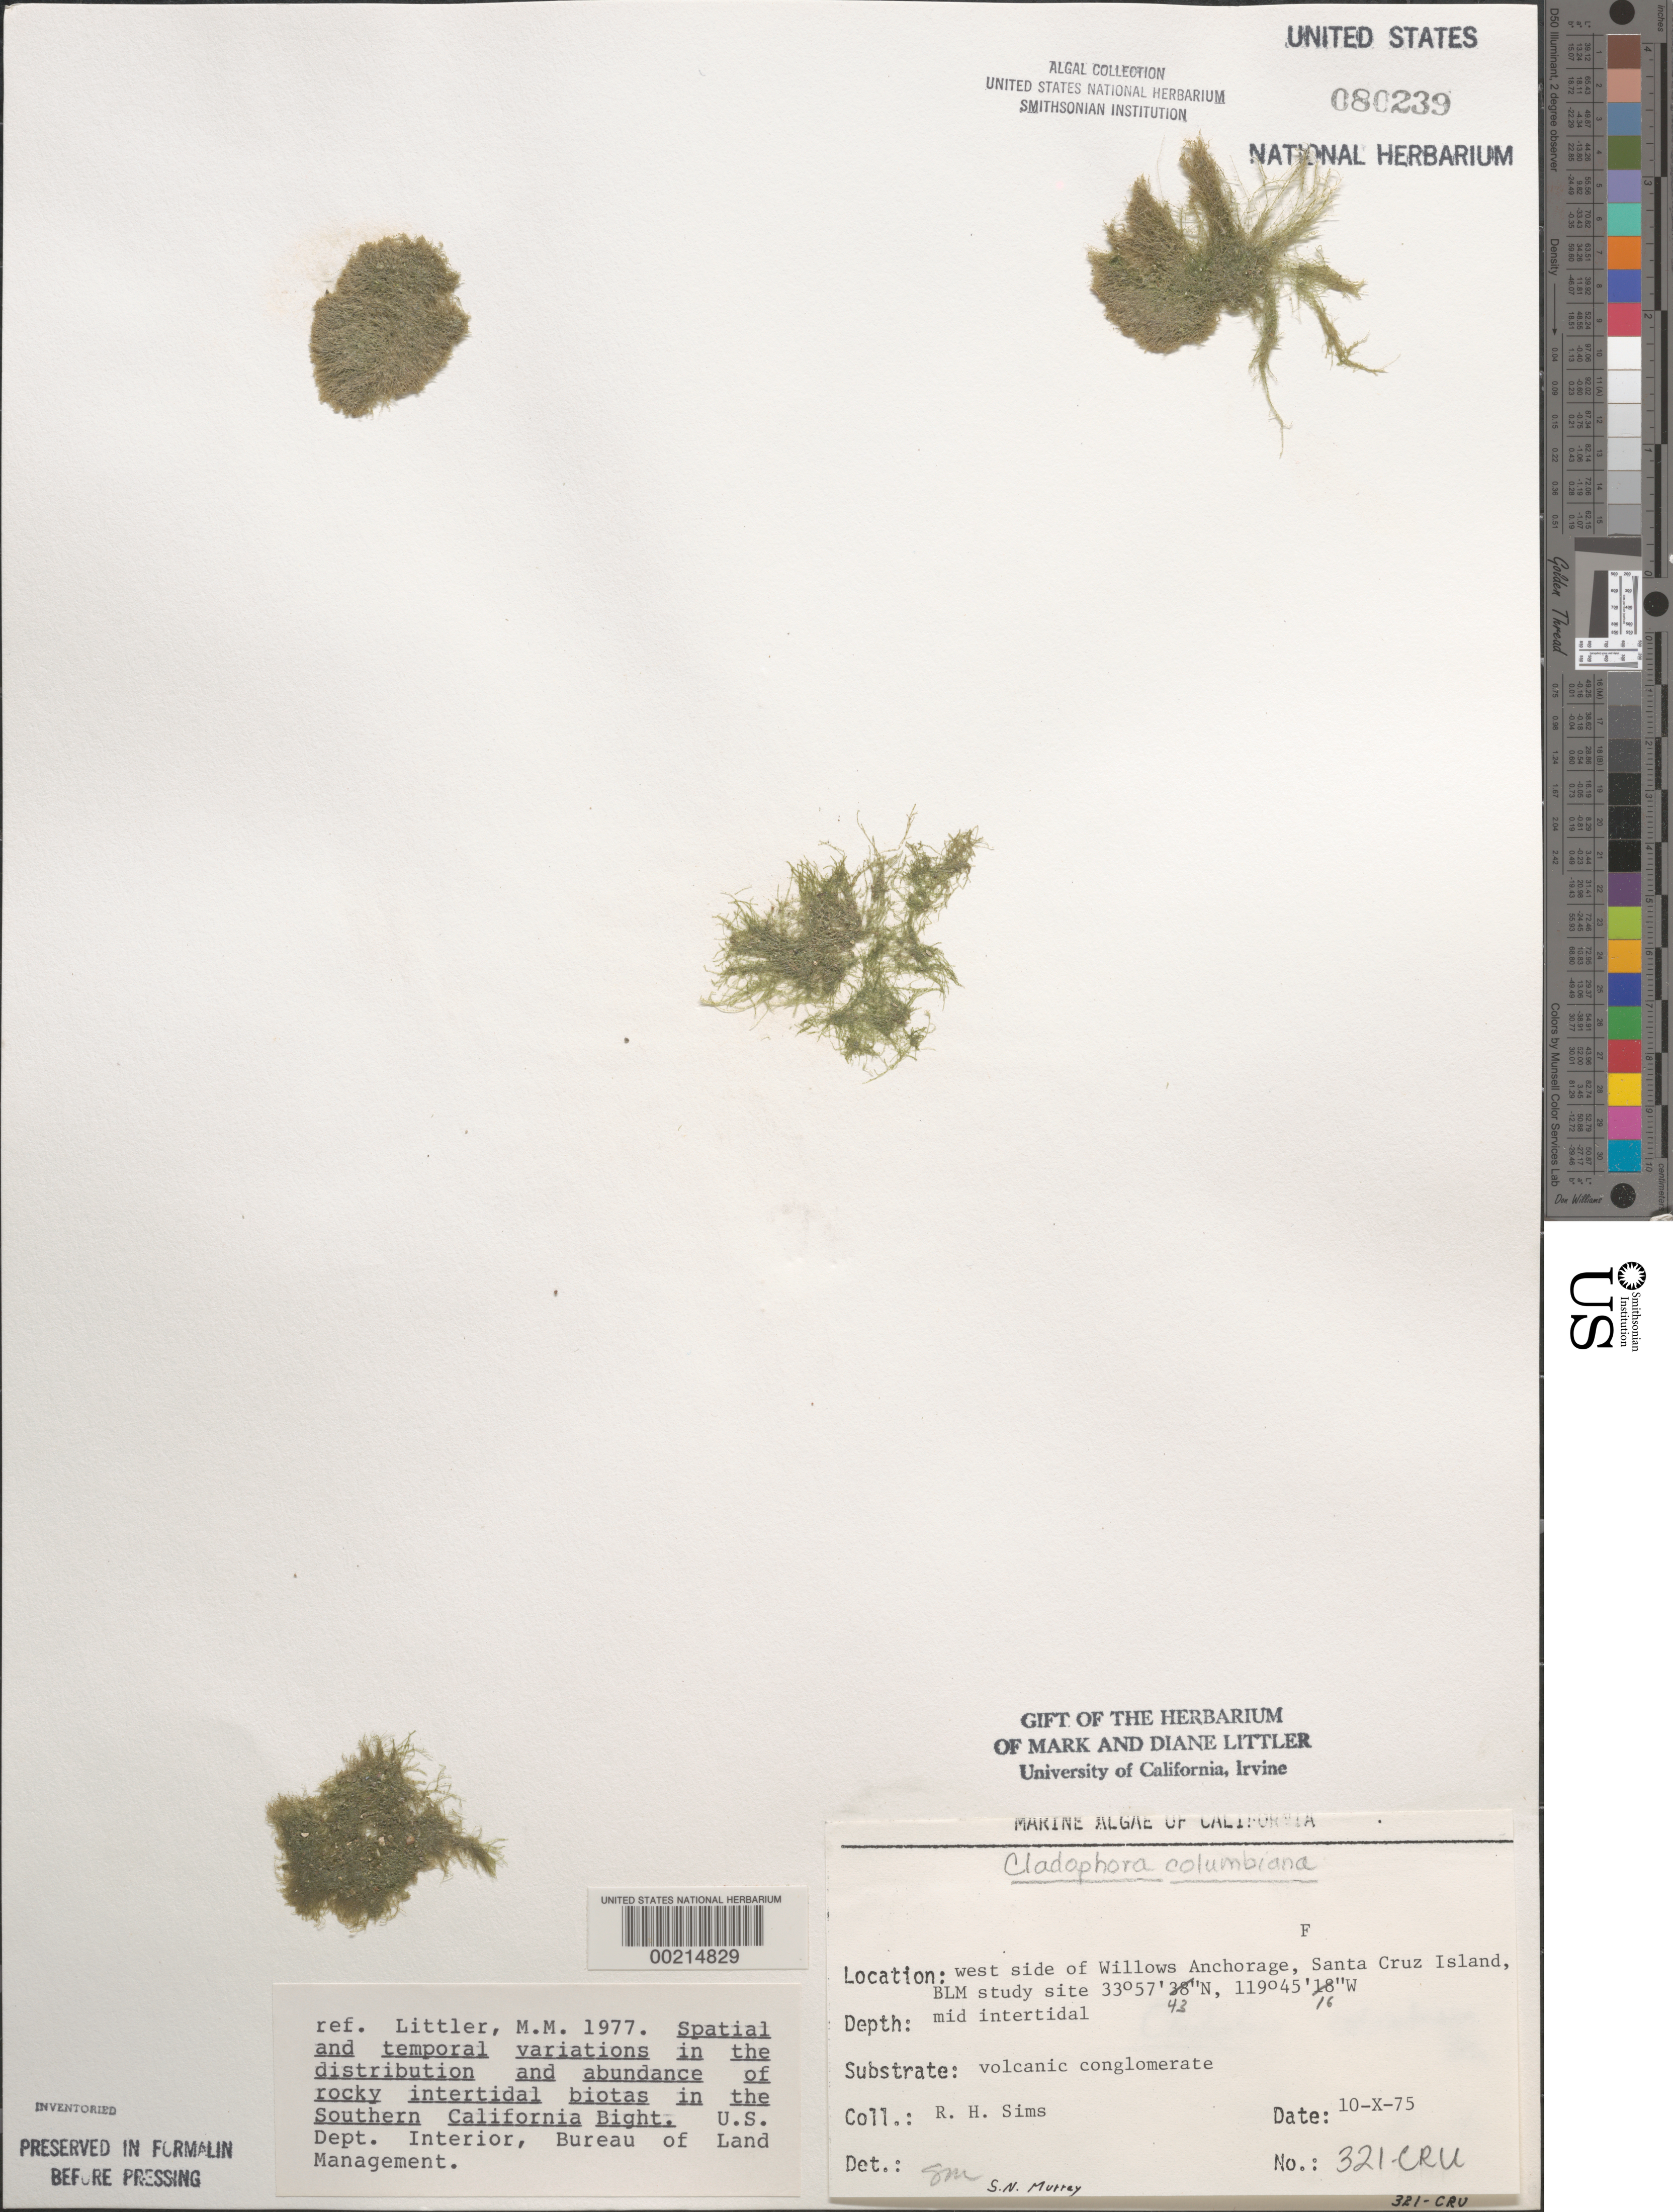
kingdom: Plantae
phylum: Chlorophyta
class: Ulvophyceae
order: Cladophorales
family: Cladophoraceae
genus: Cladophora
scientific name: Cladophora columbiana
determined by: Murray, S. N.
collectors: R. H. Sims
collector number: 321-cru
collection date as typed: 10 Oct 1975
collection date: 1975-10-10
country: United States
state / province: California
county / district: Santa Barbara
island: Santa Cruz Island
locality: Willows Anchorage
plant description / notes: BLM-SOCALBIGHT Rocky Intertidal Survey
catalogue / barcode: US 80239